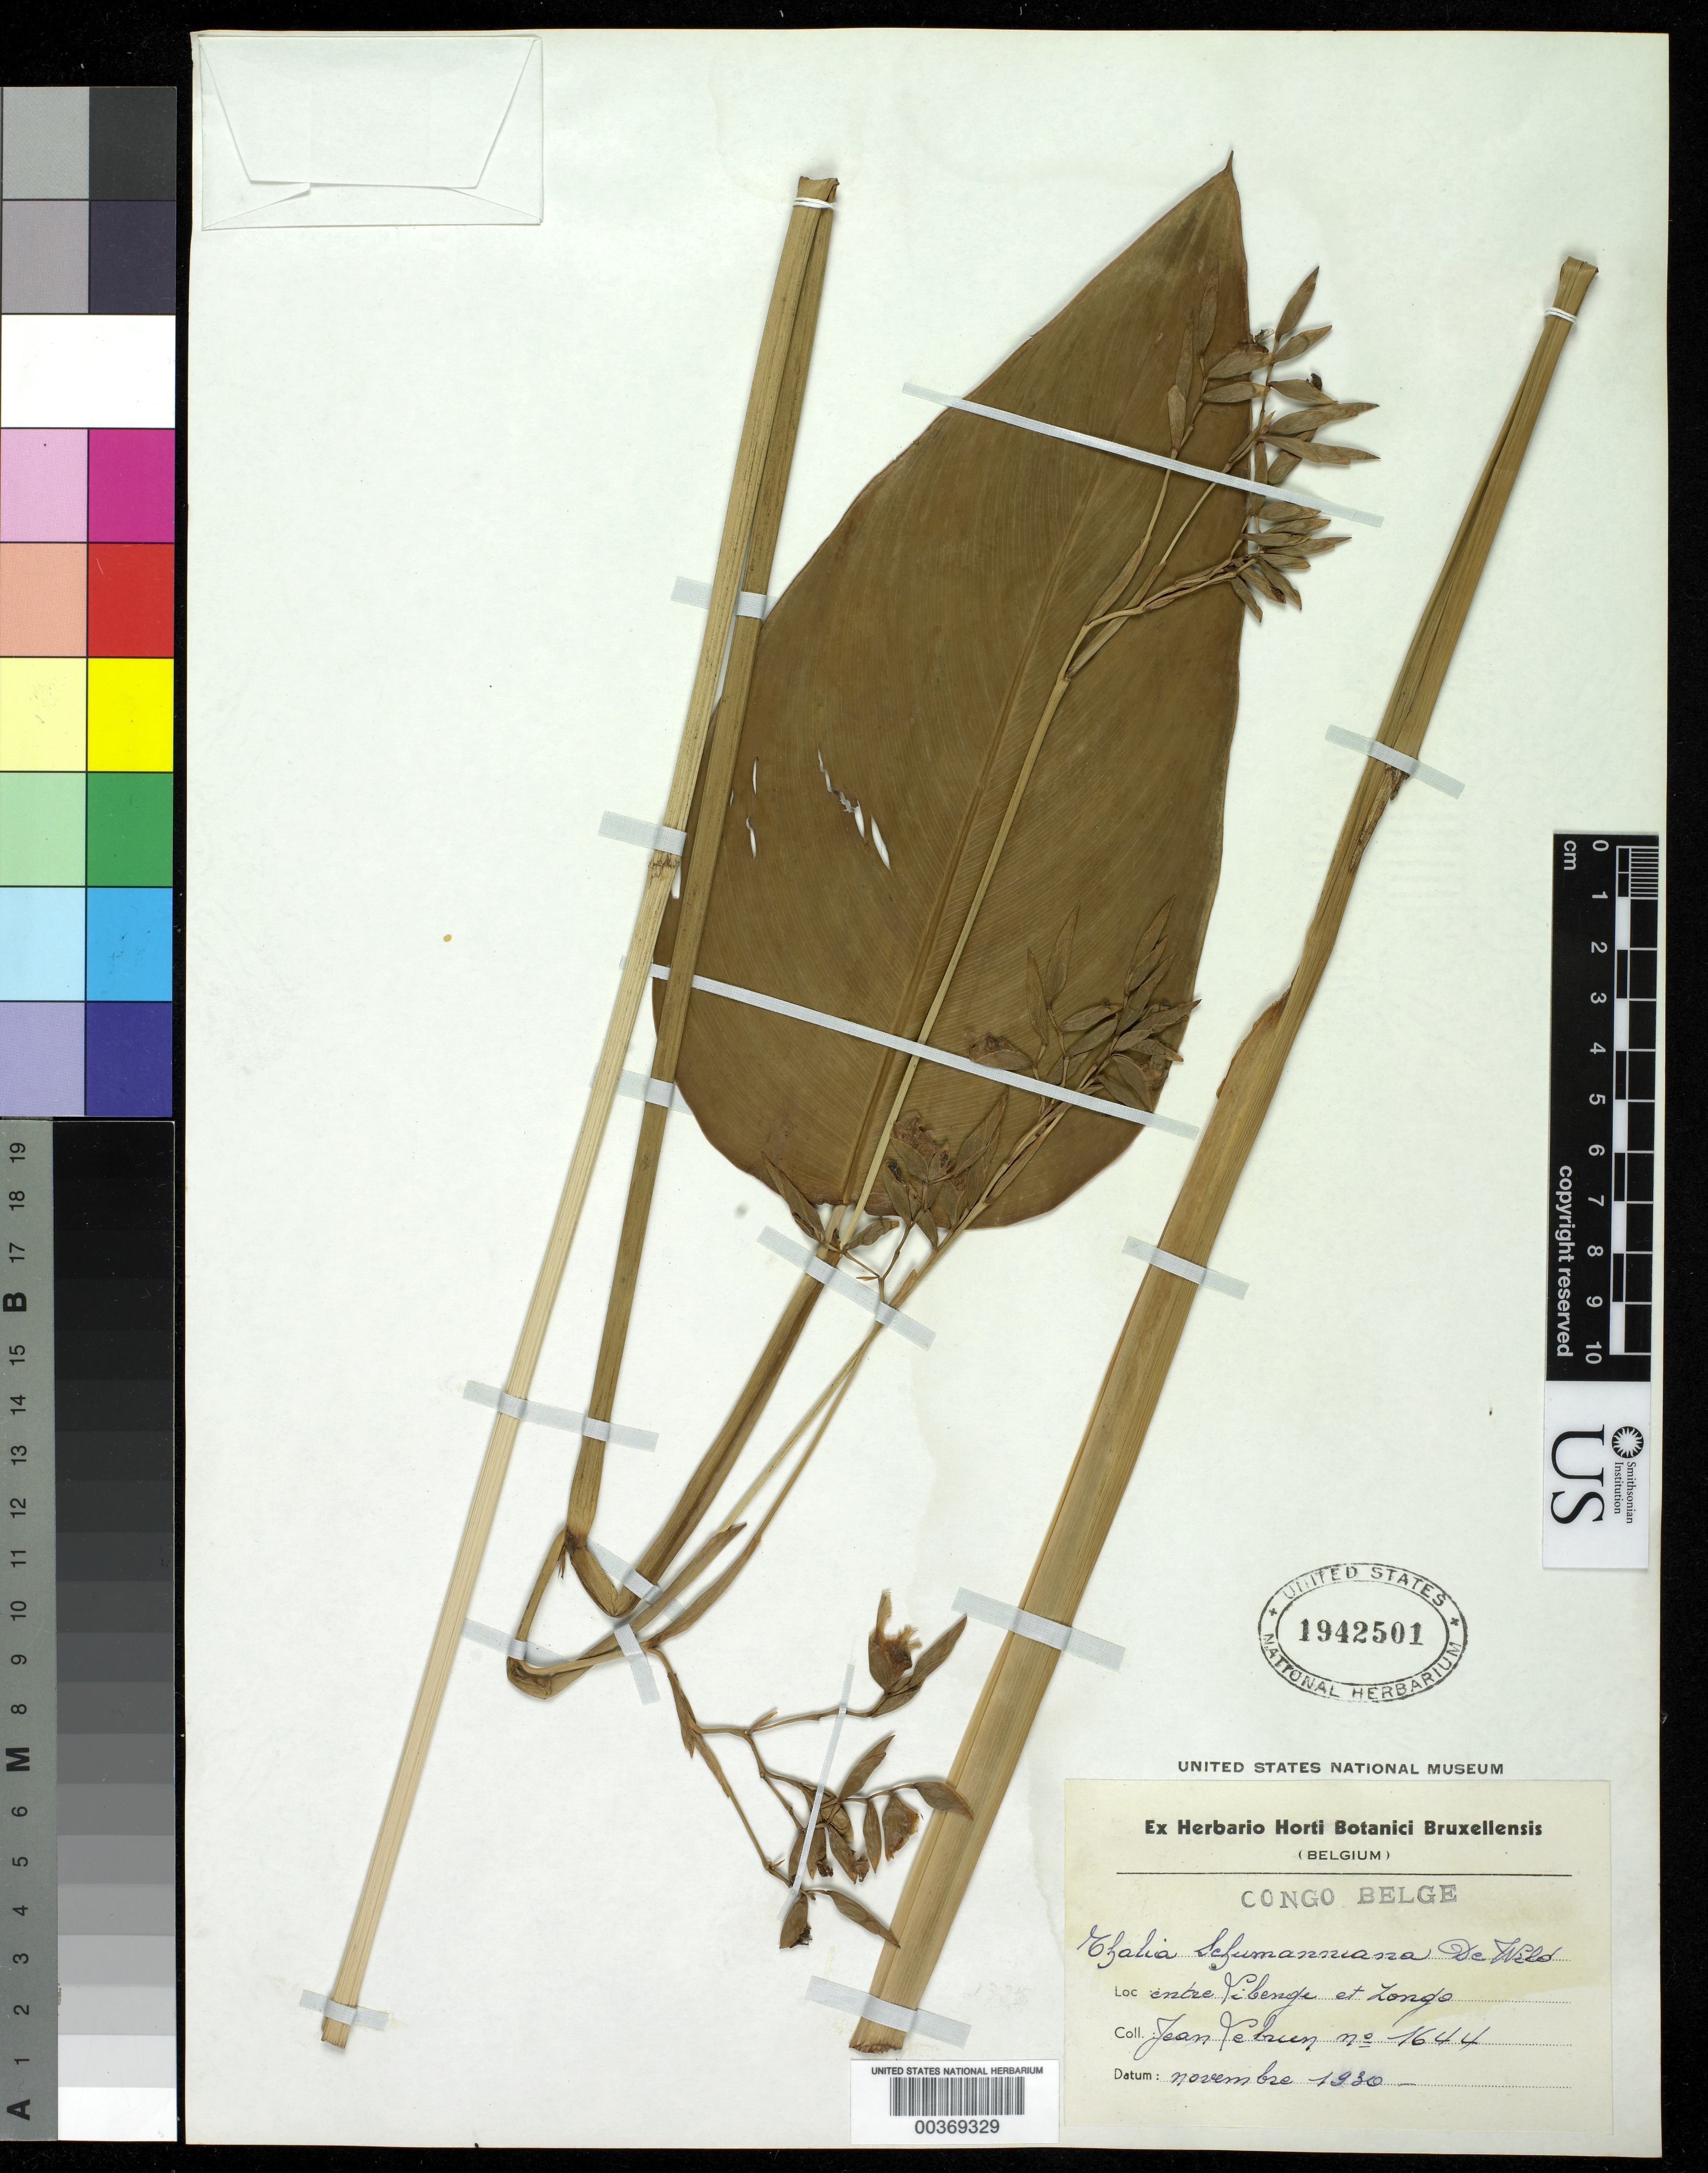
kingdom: Plantae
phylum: Tracheophyta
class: Liliopsida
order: Zingiberales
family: Marantaceae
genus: Thalia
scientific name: Thalia schumanniana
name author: De Wild.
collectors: J. A. Lebrun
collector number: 1644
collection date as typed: Nov 1930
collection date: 1930-11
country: Congo, Democratic Republic of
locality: Congo belge, entre libenge et zongo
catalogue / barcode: US 1942501